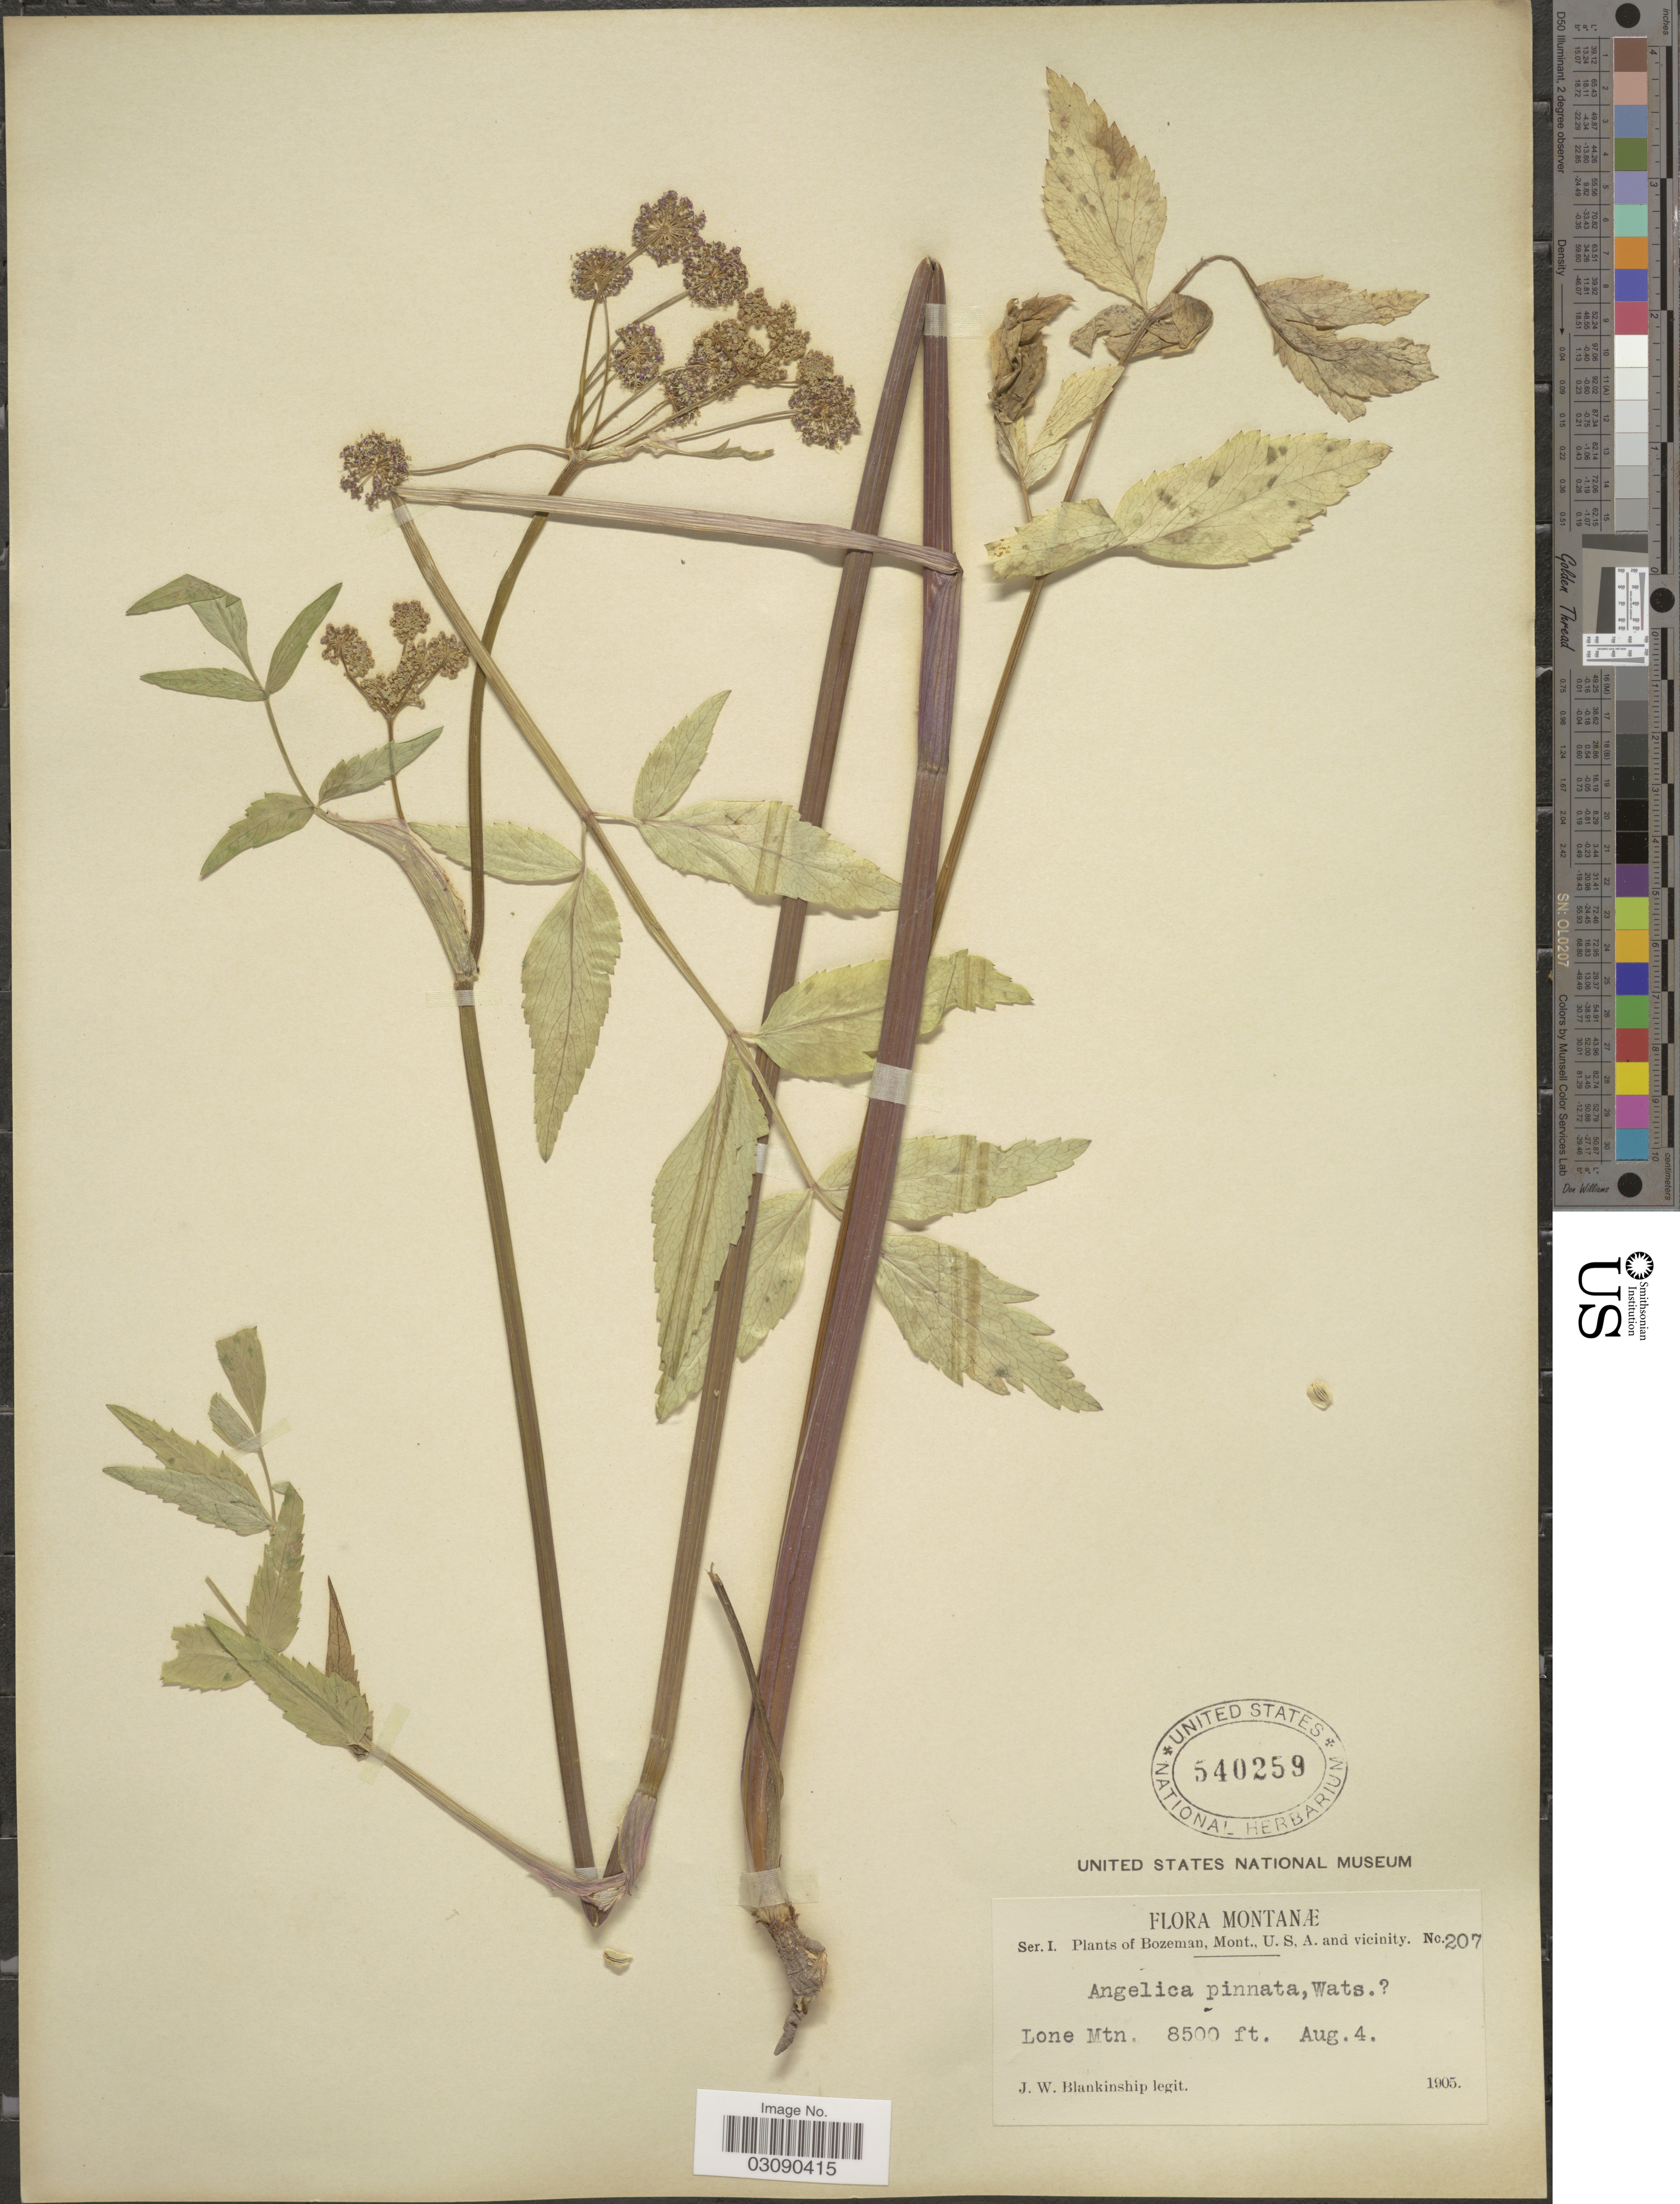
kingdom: Plantae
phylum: Tracheophyta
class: Magnoliopsida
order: Apiales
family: Apiaceae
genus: Angelica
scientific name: Angelica pinnata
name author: S. Watson in C. King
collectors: J. W. Blankinship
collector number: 207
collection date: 1905-08-04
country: United States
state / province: Montana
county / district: Gallatin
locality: Bozeman, Lone Mtn.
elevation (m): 2591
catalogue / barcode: US 540259